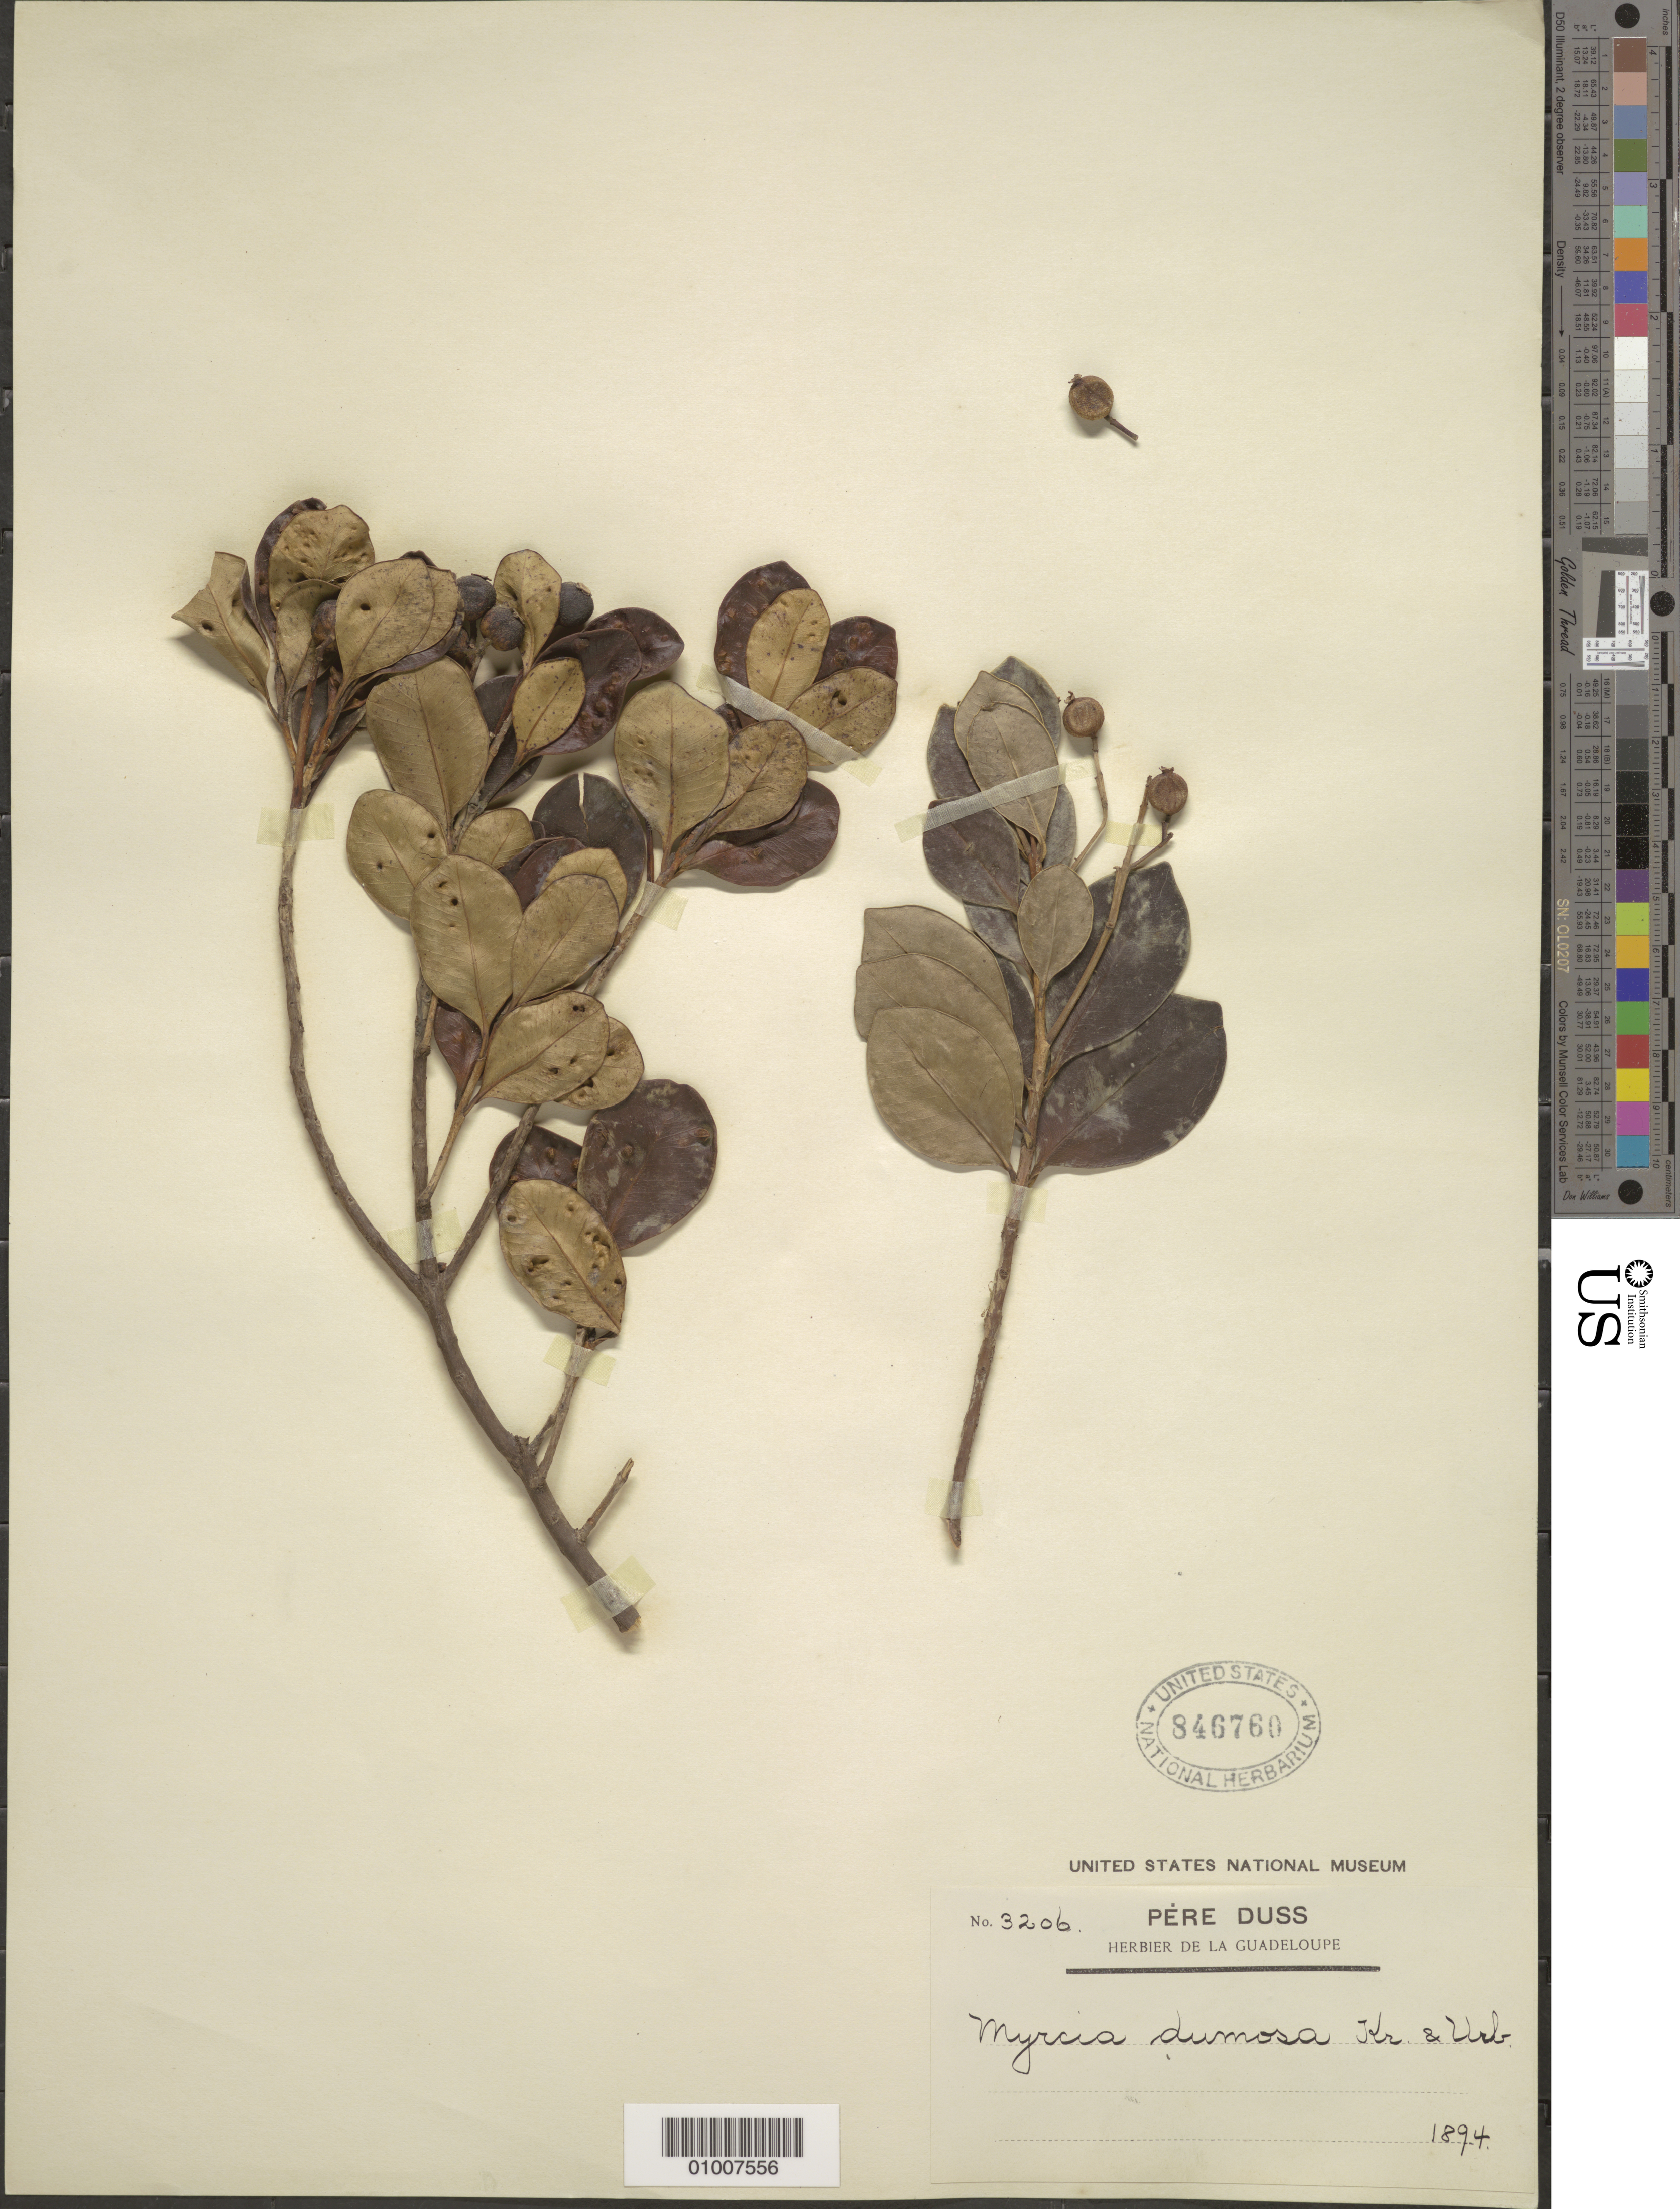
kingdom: Plantae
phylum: Tracheophyta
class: Magnoliopsida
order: Myrtales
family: Myrtaceae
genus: Myrcia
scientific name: Myrcia platyclada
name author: DC.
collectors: Père Duss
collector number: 3206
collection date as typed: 1894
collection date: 1894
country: Guadeloupe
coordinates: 0 N, 0 E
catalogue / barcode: US 846760